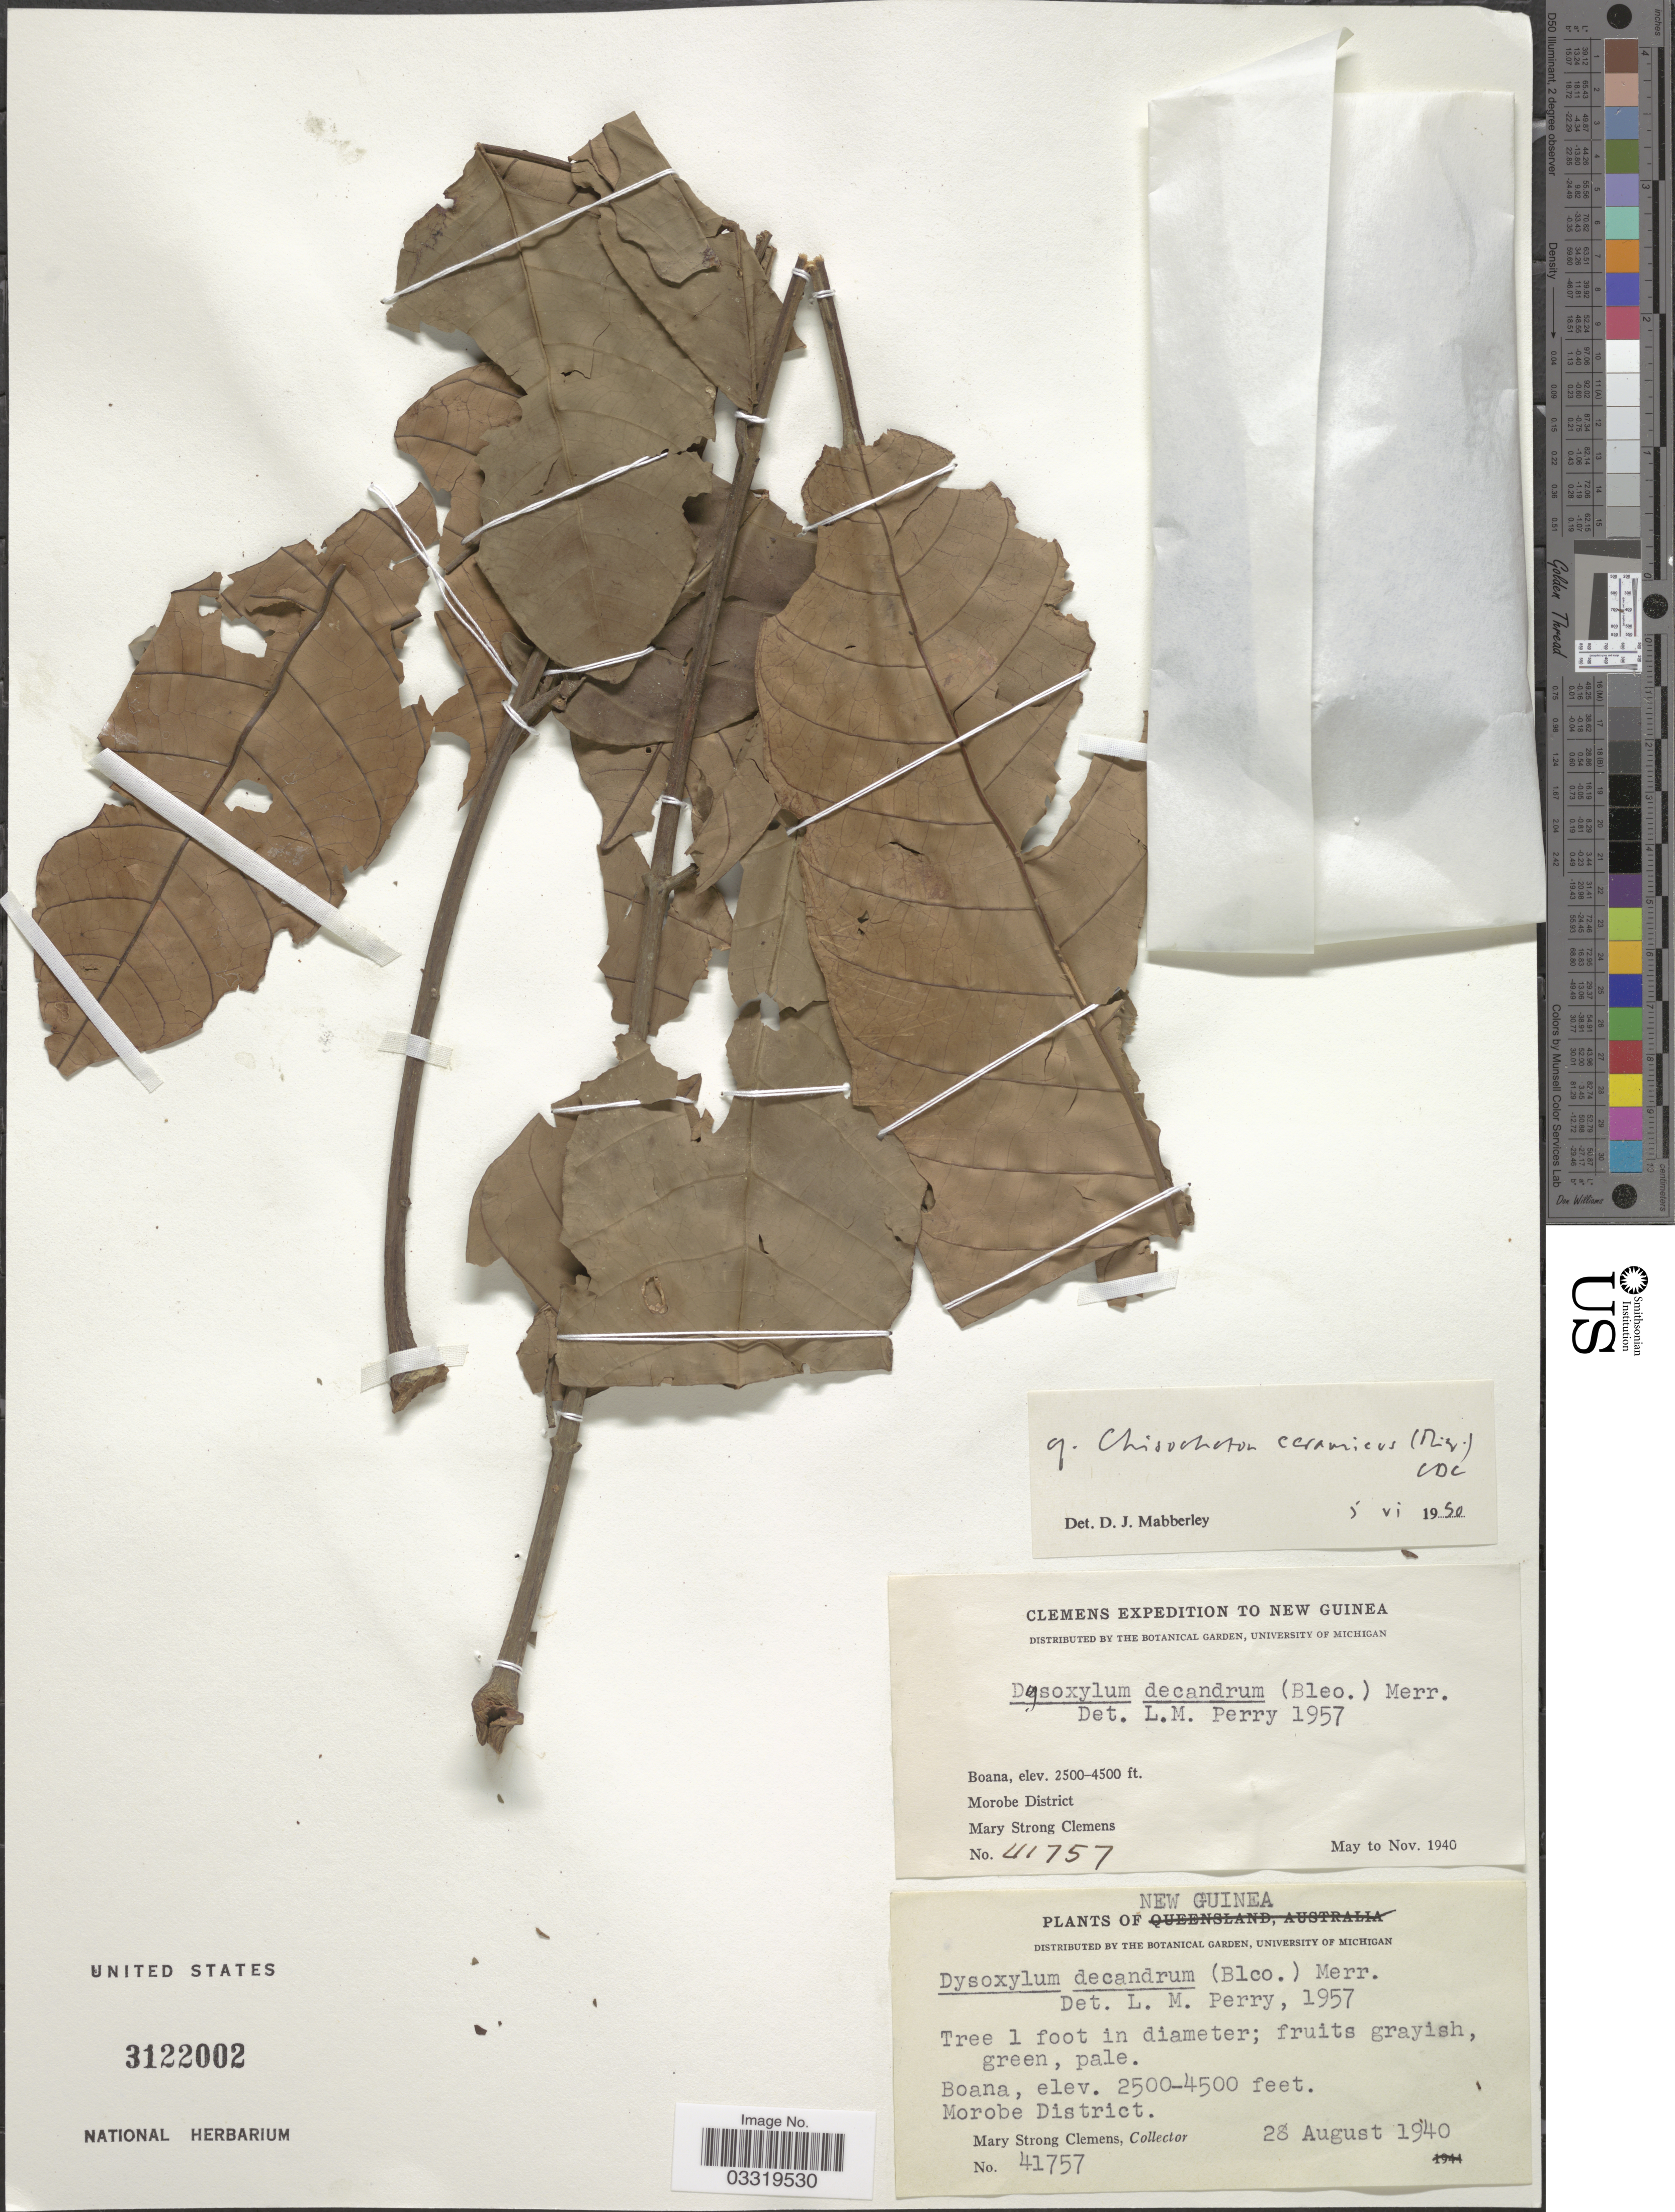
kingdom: Plantae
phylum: Tracheophyta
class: Magnoliopsida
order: Sapindales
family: Meliaceae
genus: Chisocheton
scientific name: Chisocheton ceramicus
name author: (Miq.) C. DC.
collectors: M. S. Clemens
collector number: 41757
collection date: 1940-08-28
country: Papua New Guinea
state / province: Morobe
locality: New Guinea, Boana, Morobe District.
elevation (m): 762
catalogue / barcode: US 3122002